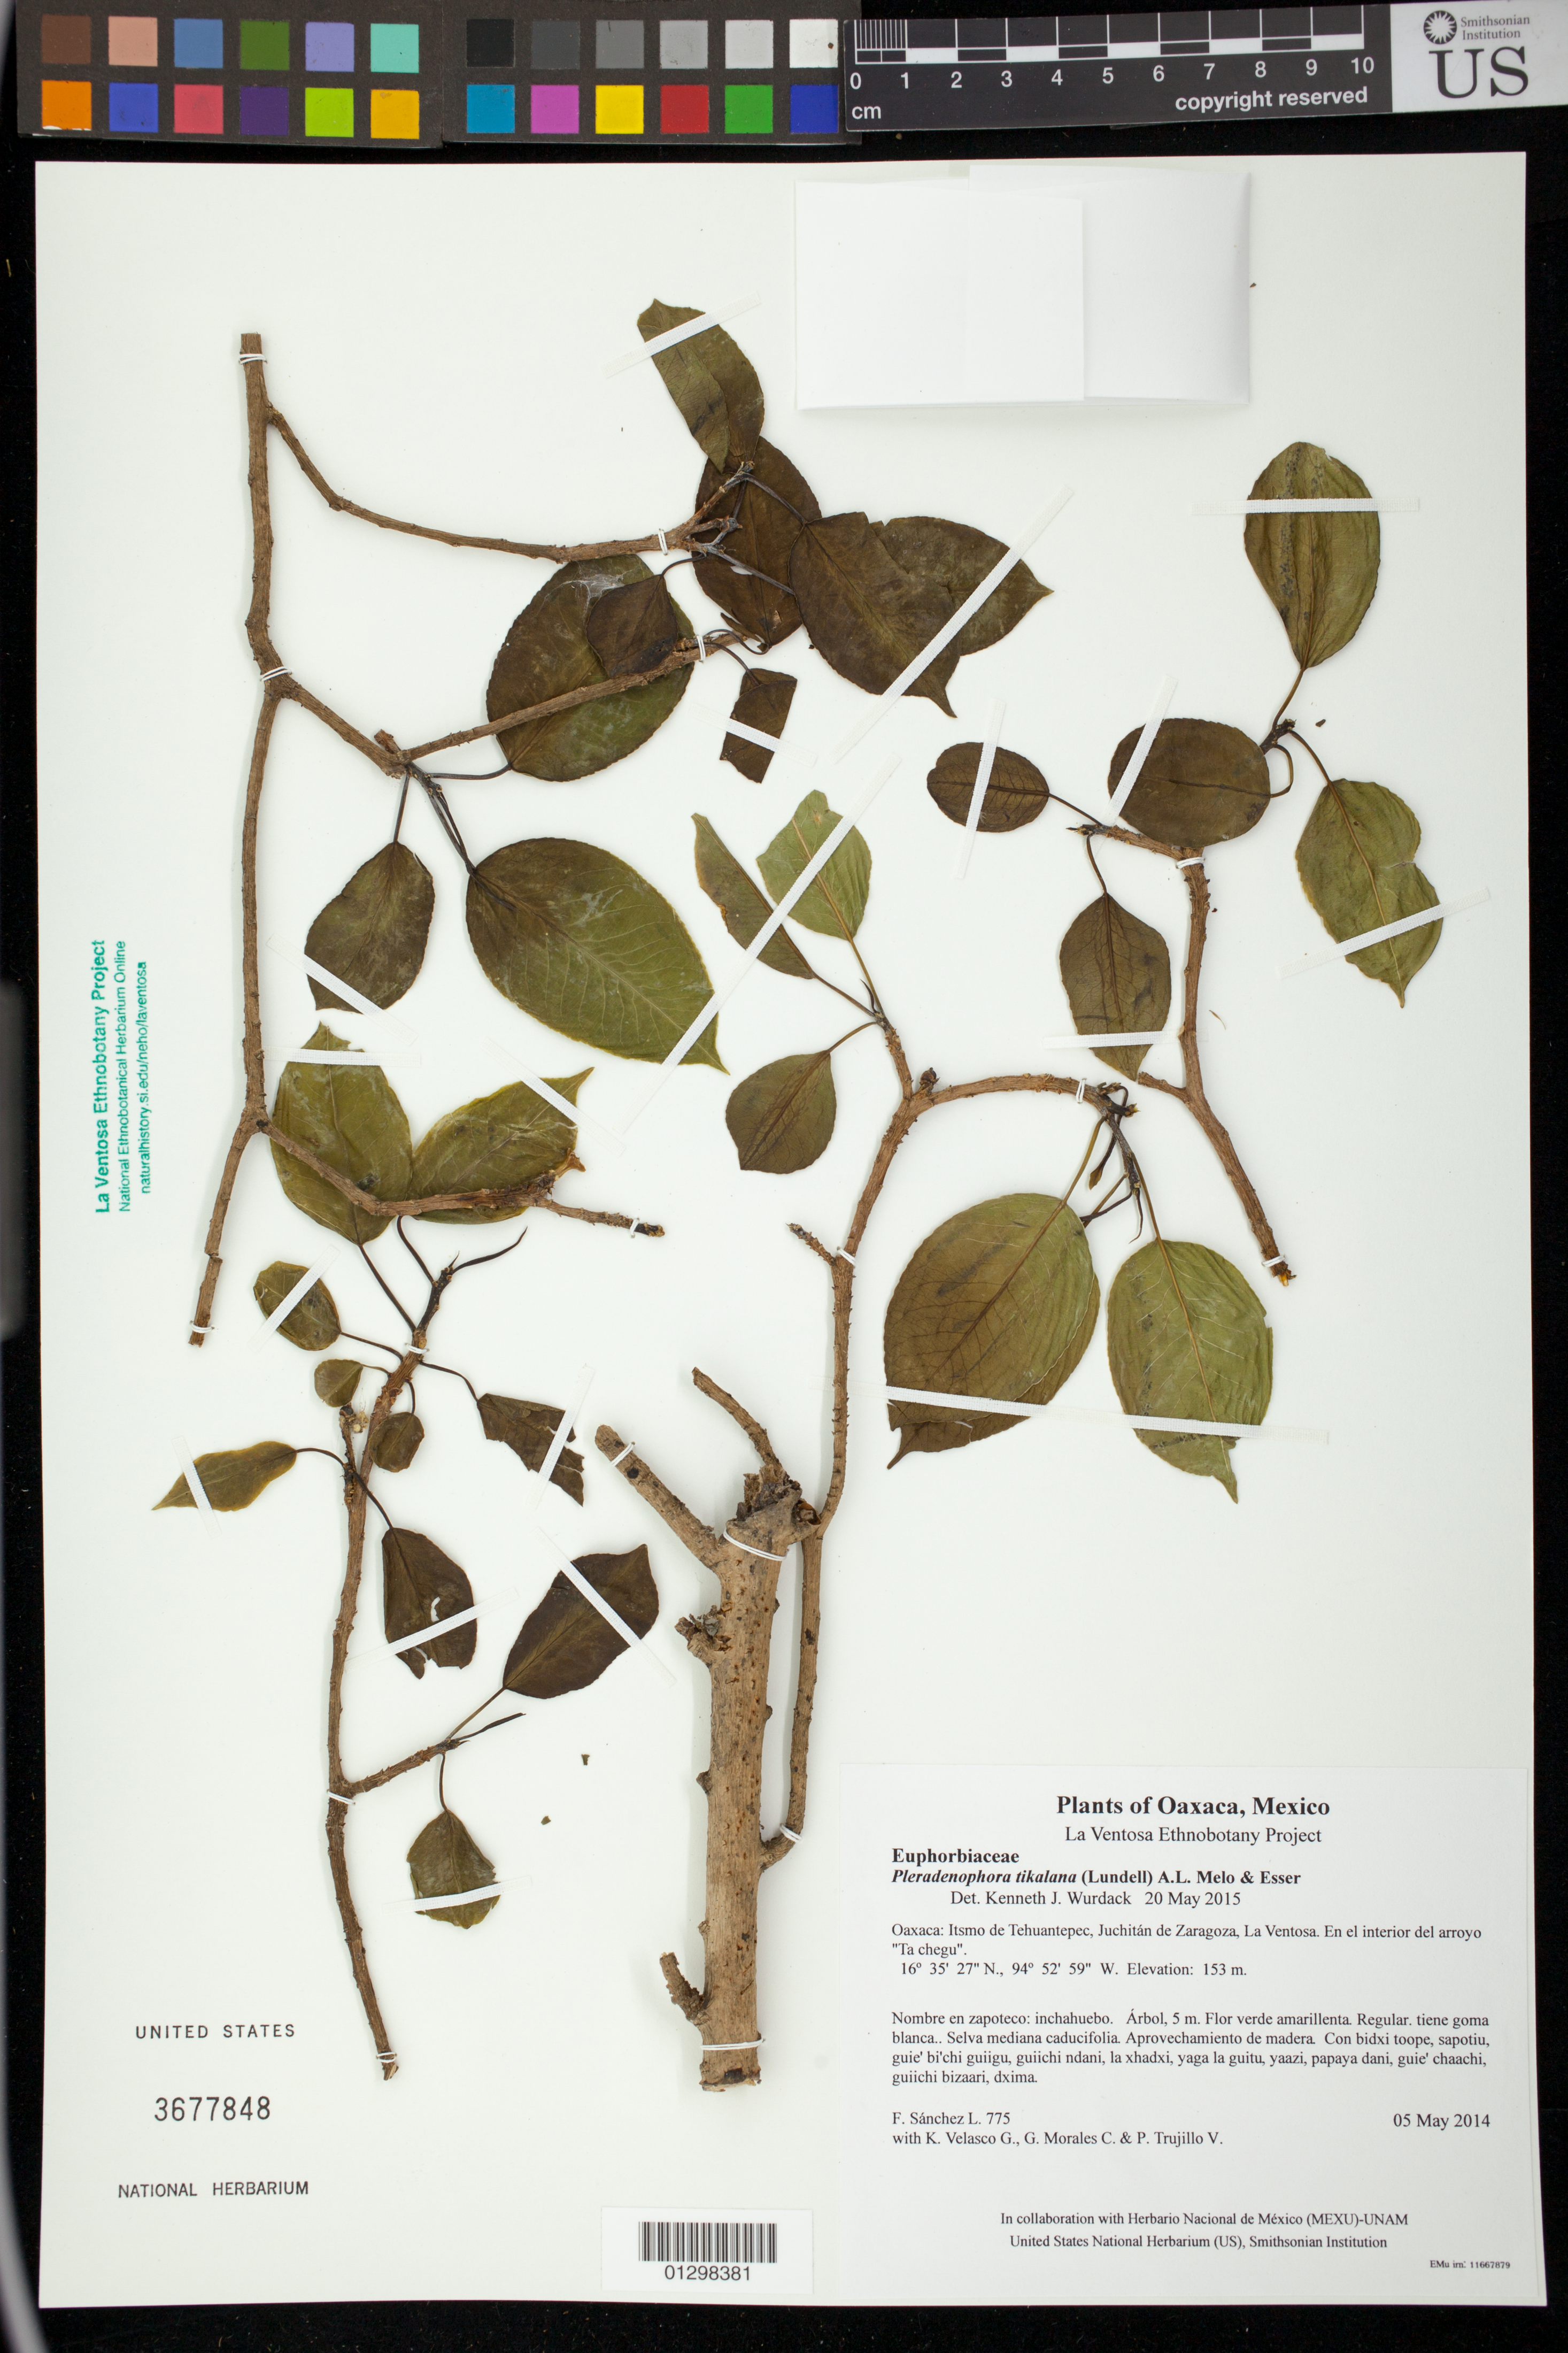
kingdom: Plantae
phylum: Tracheophyta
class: Magnoliopsida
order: Malpighiales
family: Euphorbiaceae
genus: Pleradenophora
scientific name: Pleradenophora tikalana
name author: (Lundell) A.L. Melo & Esser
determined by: Wurdack, Kenneth J., (US), Smithsonian Institution - National Museum of Natural History (UNITED STATES)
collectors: F. Sánchez L., K. Velasco G., G. Morales C. & P. Trujillo V.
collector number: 775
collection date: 2014-05-05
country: Mexico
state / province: Oaxaca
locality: Itsmo de Tehuantepec, Juchitán de Zaragoza, La Ventosa. En el interior del arroyo "Ta chegu".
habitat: Selva mediana caducifolia. Aprovechamiento de madera.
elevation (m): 153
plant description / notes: MEXU, US; Yaga. 5 m. Guie' naga' naguchi ga. Nuu.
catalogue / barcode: US 3677848